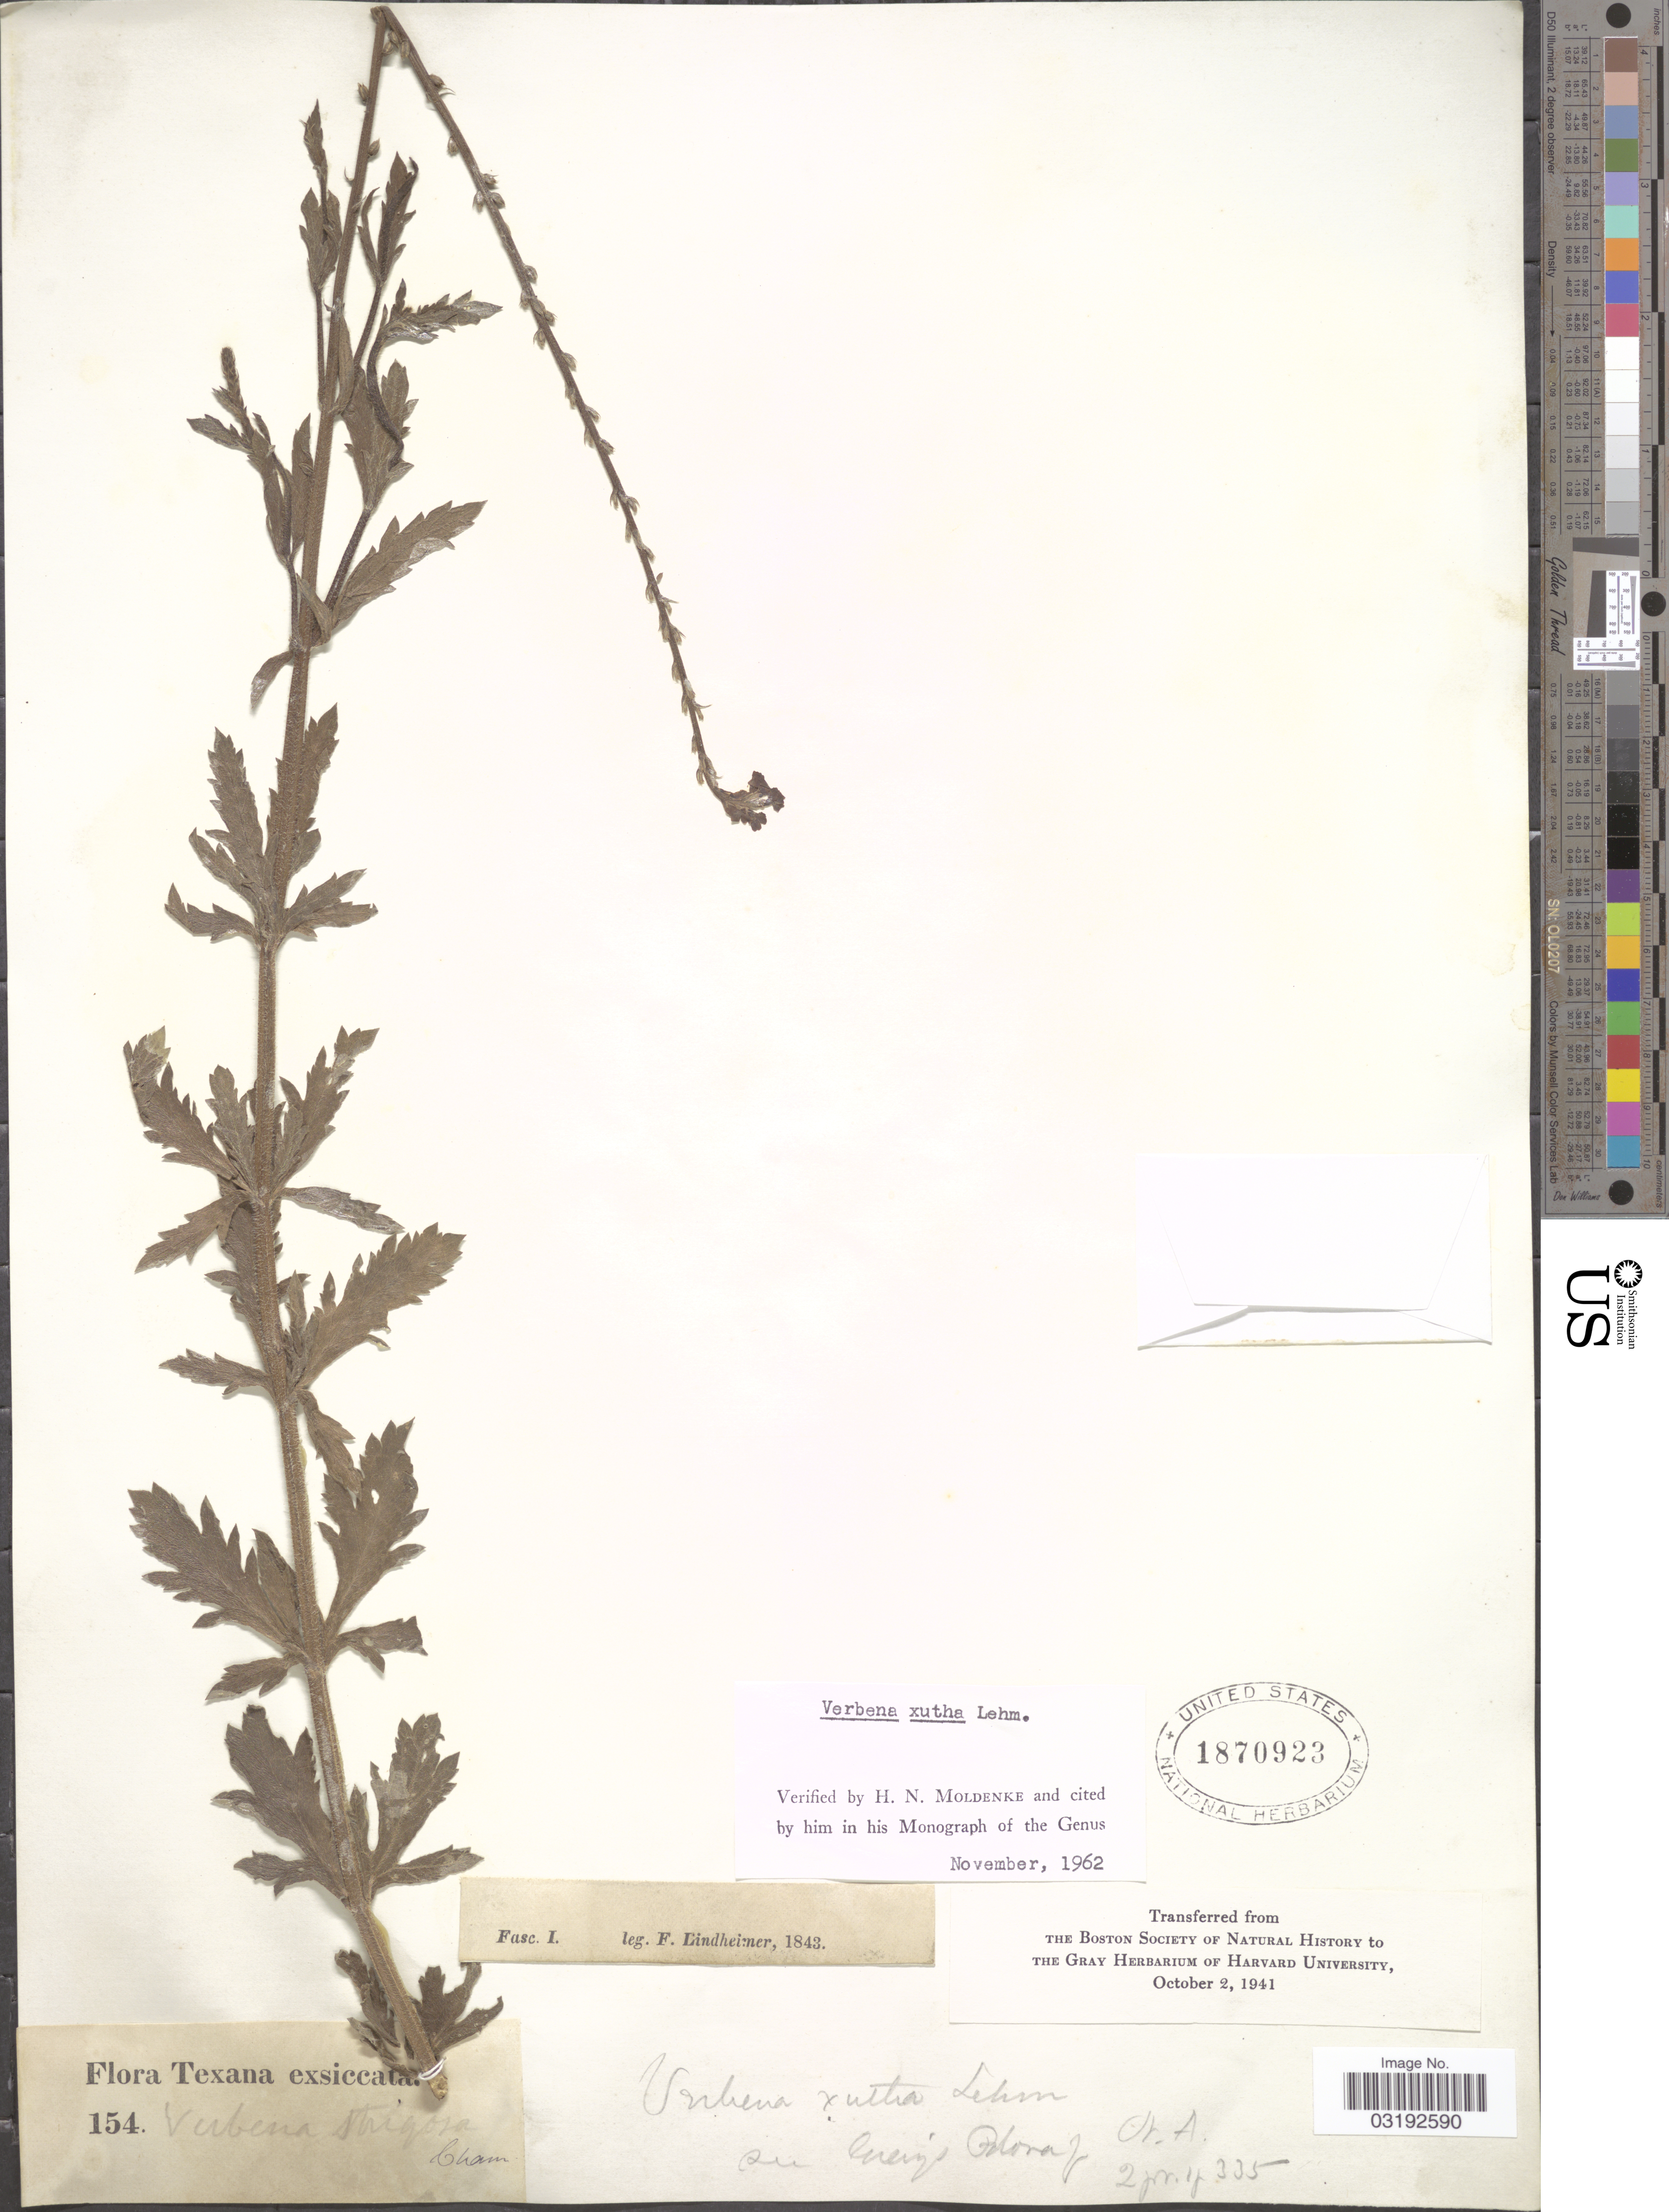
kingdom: Plantae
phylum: Tracheophyta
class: Magnoliopsida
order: Lamiales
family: Verbenaceae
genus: Verbena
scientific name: Verbena xutha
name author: Lehm.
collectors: F. Lindheimer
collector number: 154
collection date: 1843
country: United States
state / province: Texas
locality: Fasc. I [unsure placement].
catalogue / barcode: US 1870923